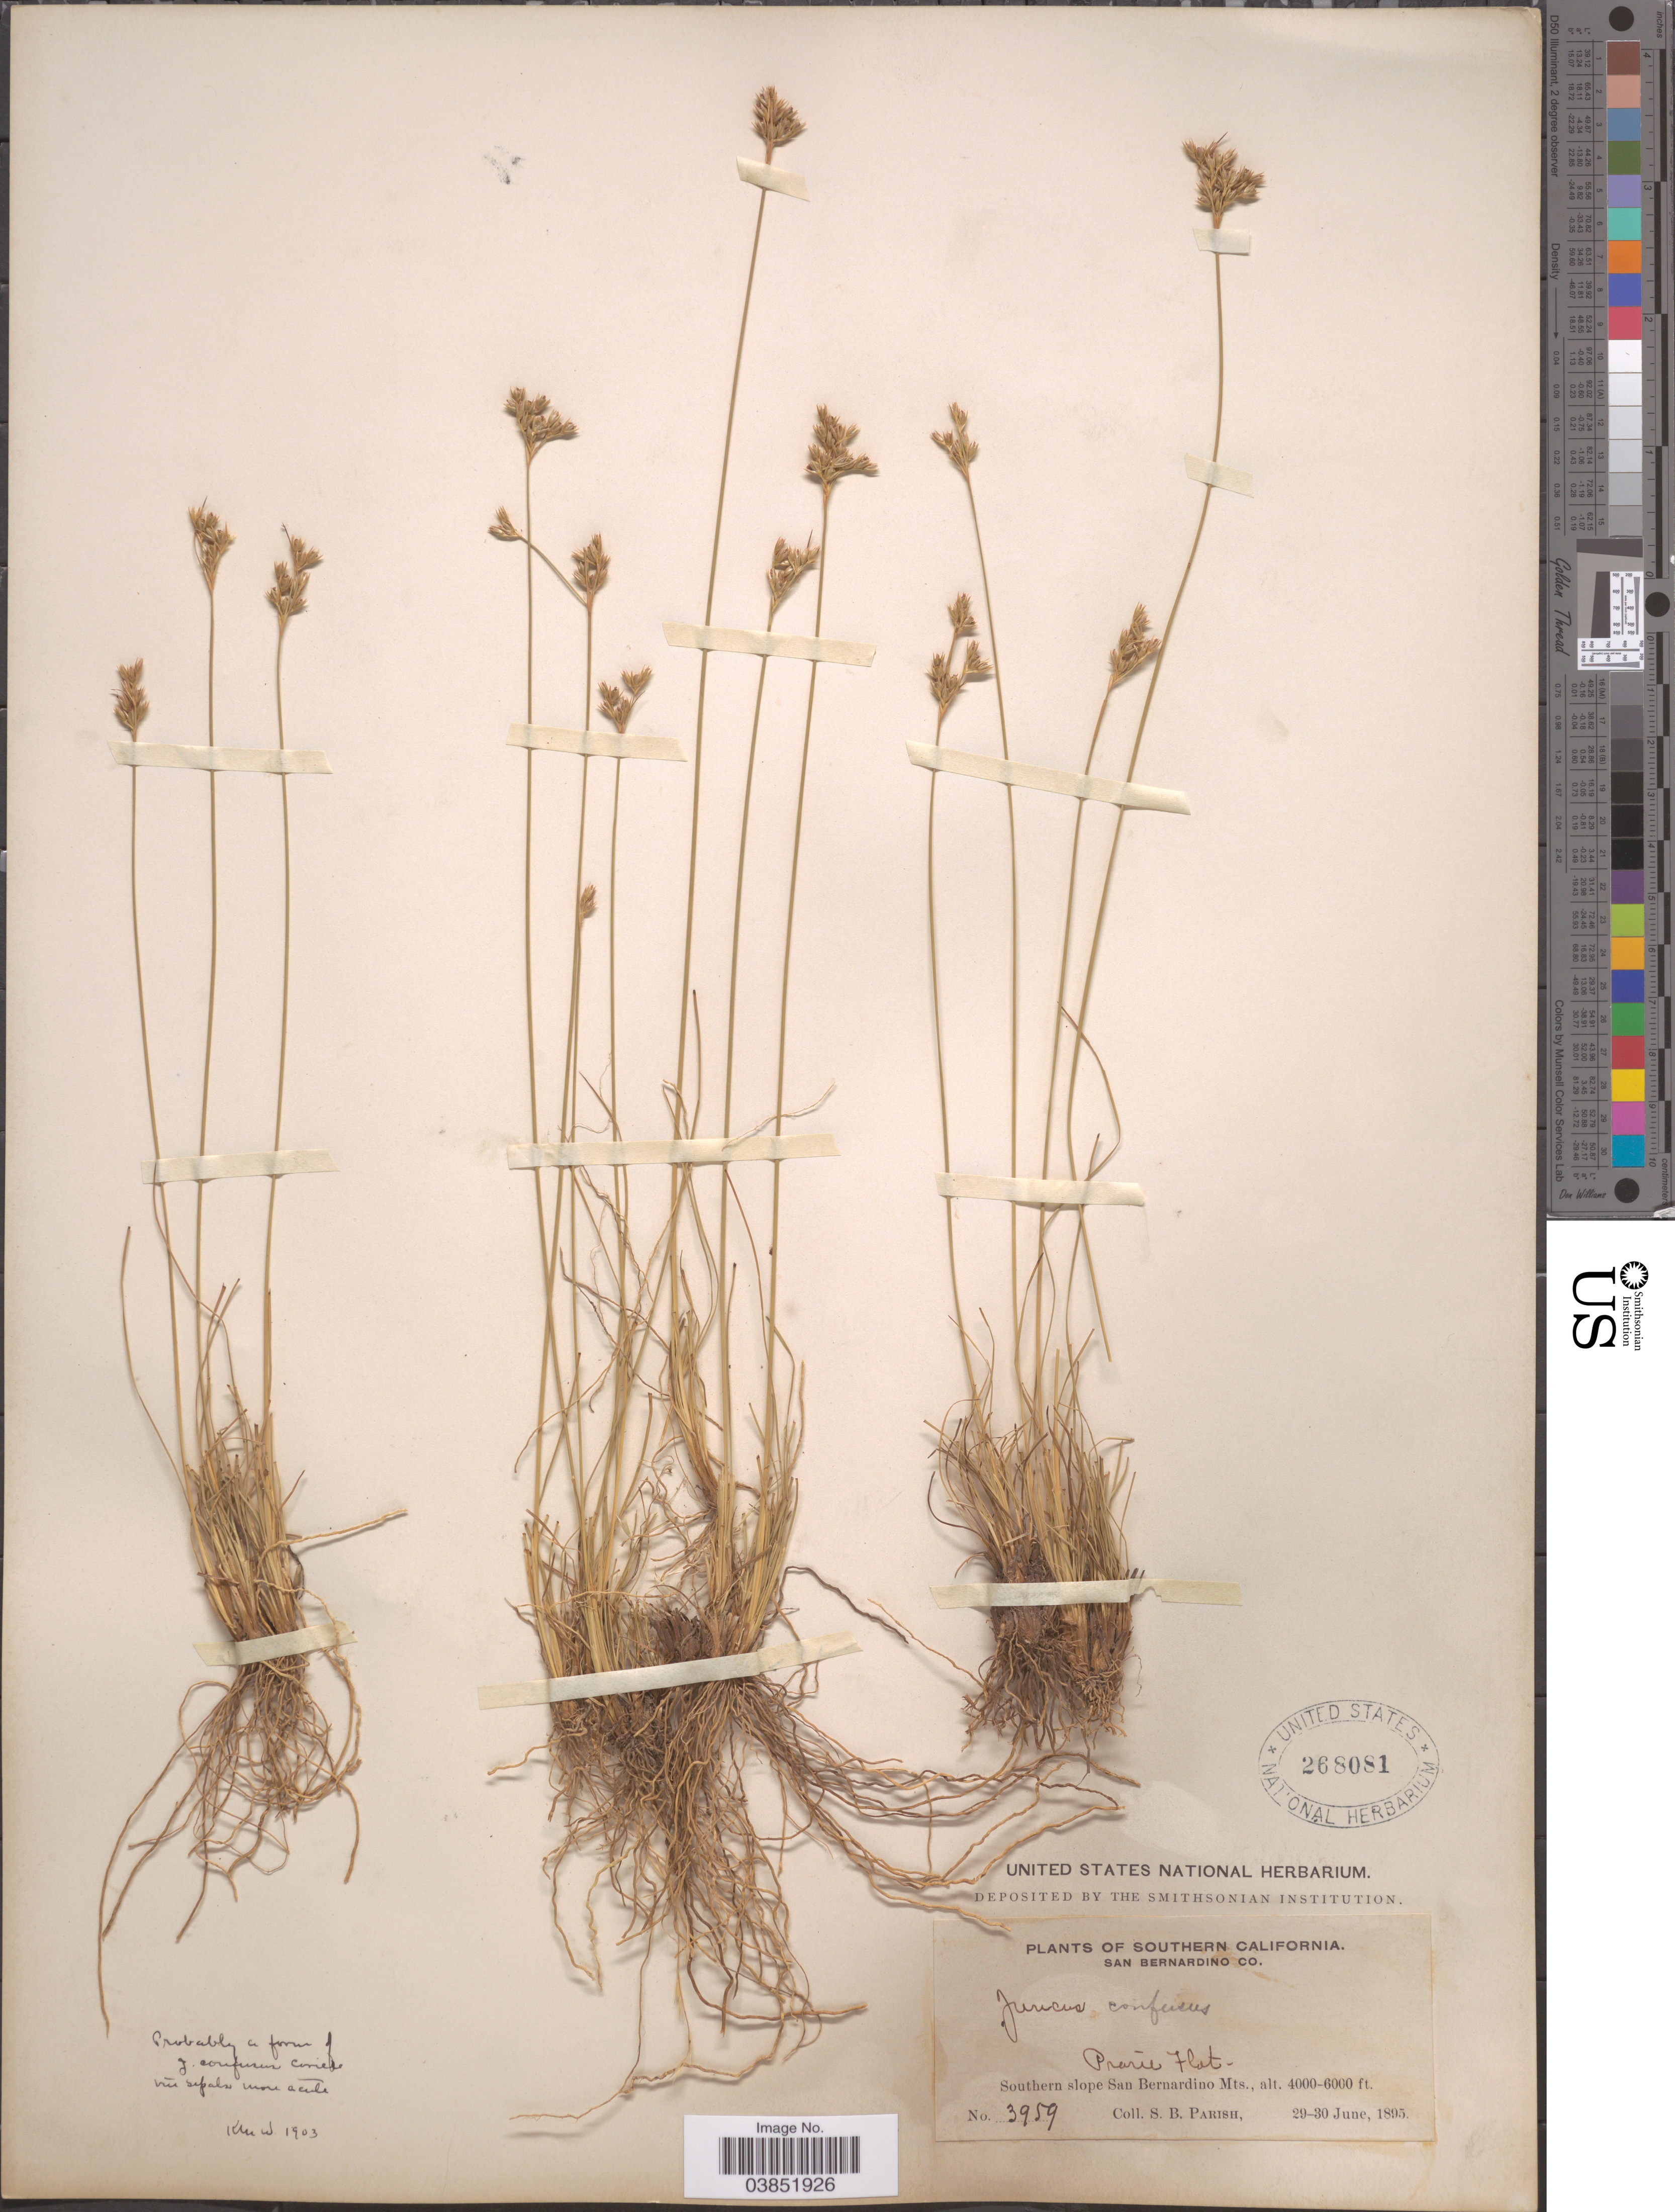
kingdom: Plantae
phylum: Tracheophyta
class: Liliopsida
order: Poales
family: Juncaceae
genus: Juncus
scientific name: Juncus confusus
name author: Coville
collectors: S. B. Parish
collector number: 3959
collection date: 1895-06-29/1895-06-30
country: United States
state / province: California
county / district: San Bernardino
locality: Southern California. San Bernardino Co. Prairie Flat. Southern slope San Bernardino Mts.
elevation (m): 1219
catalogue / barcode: US 268081